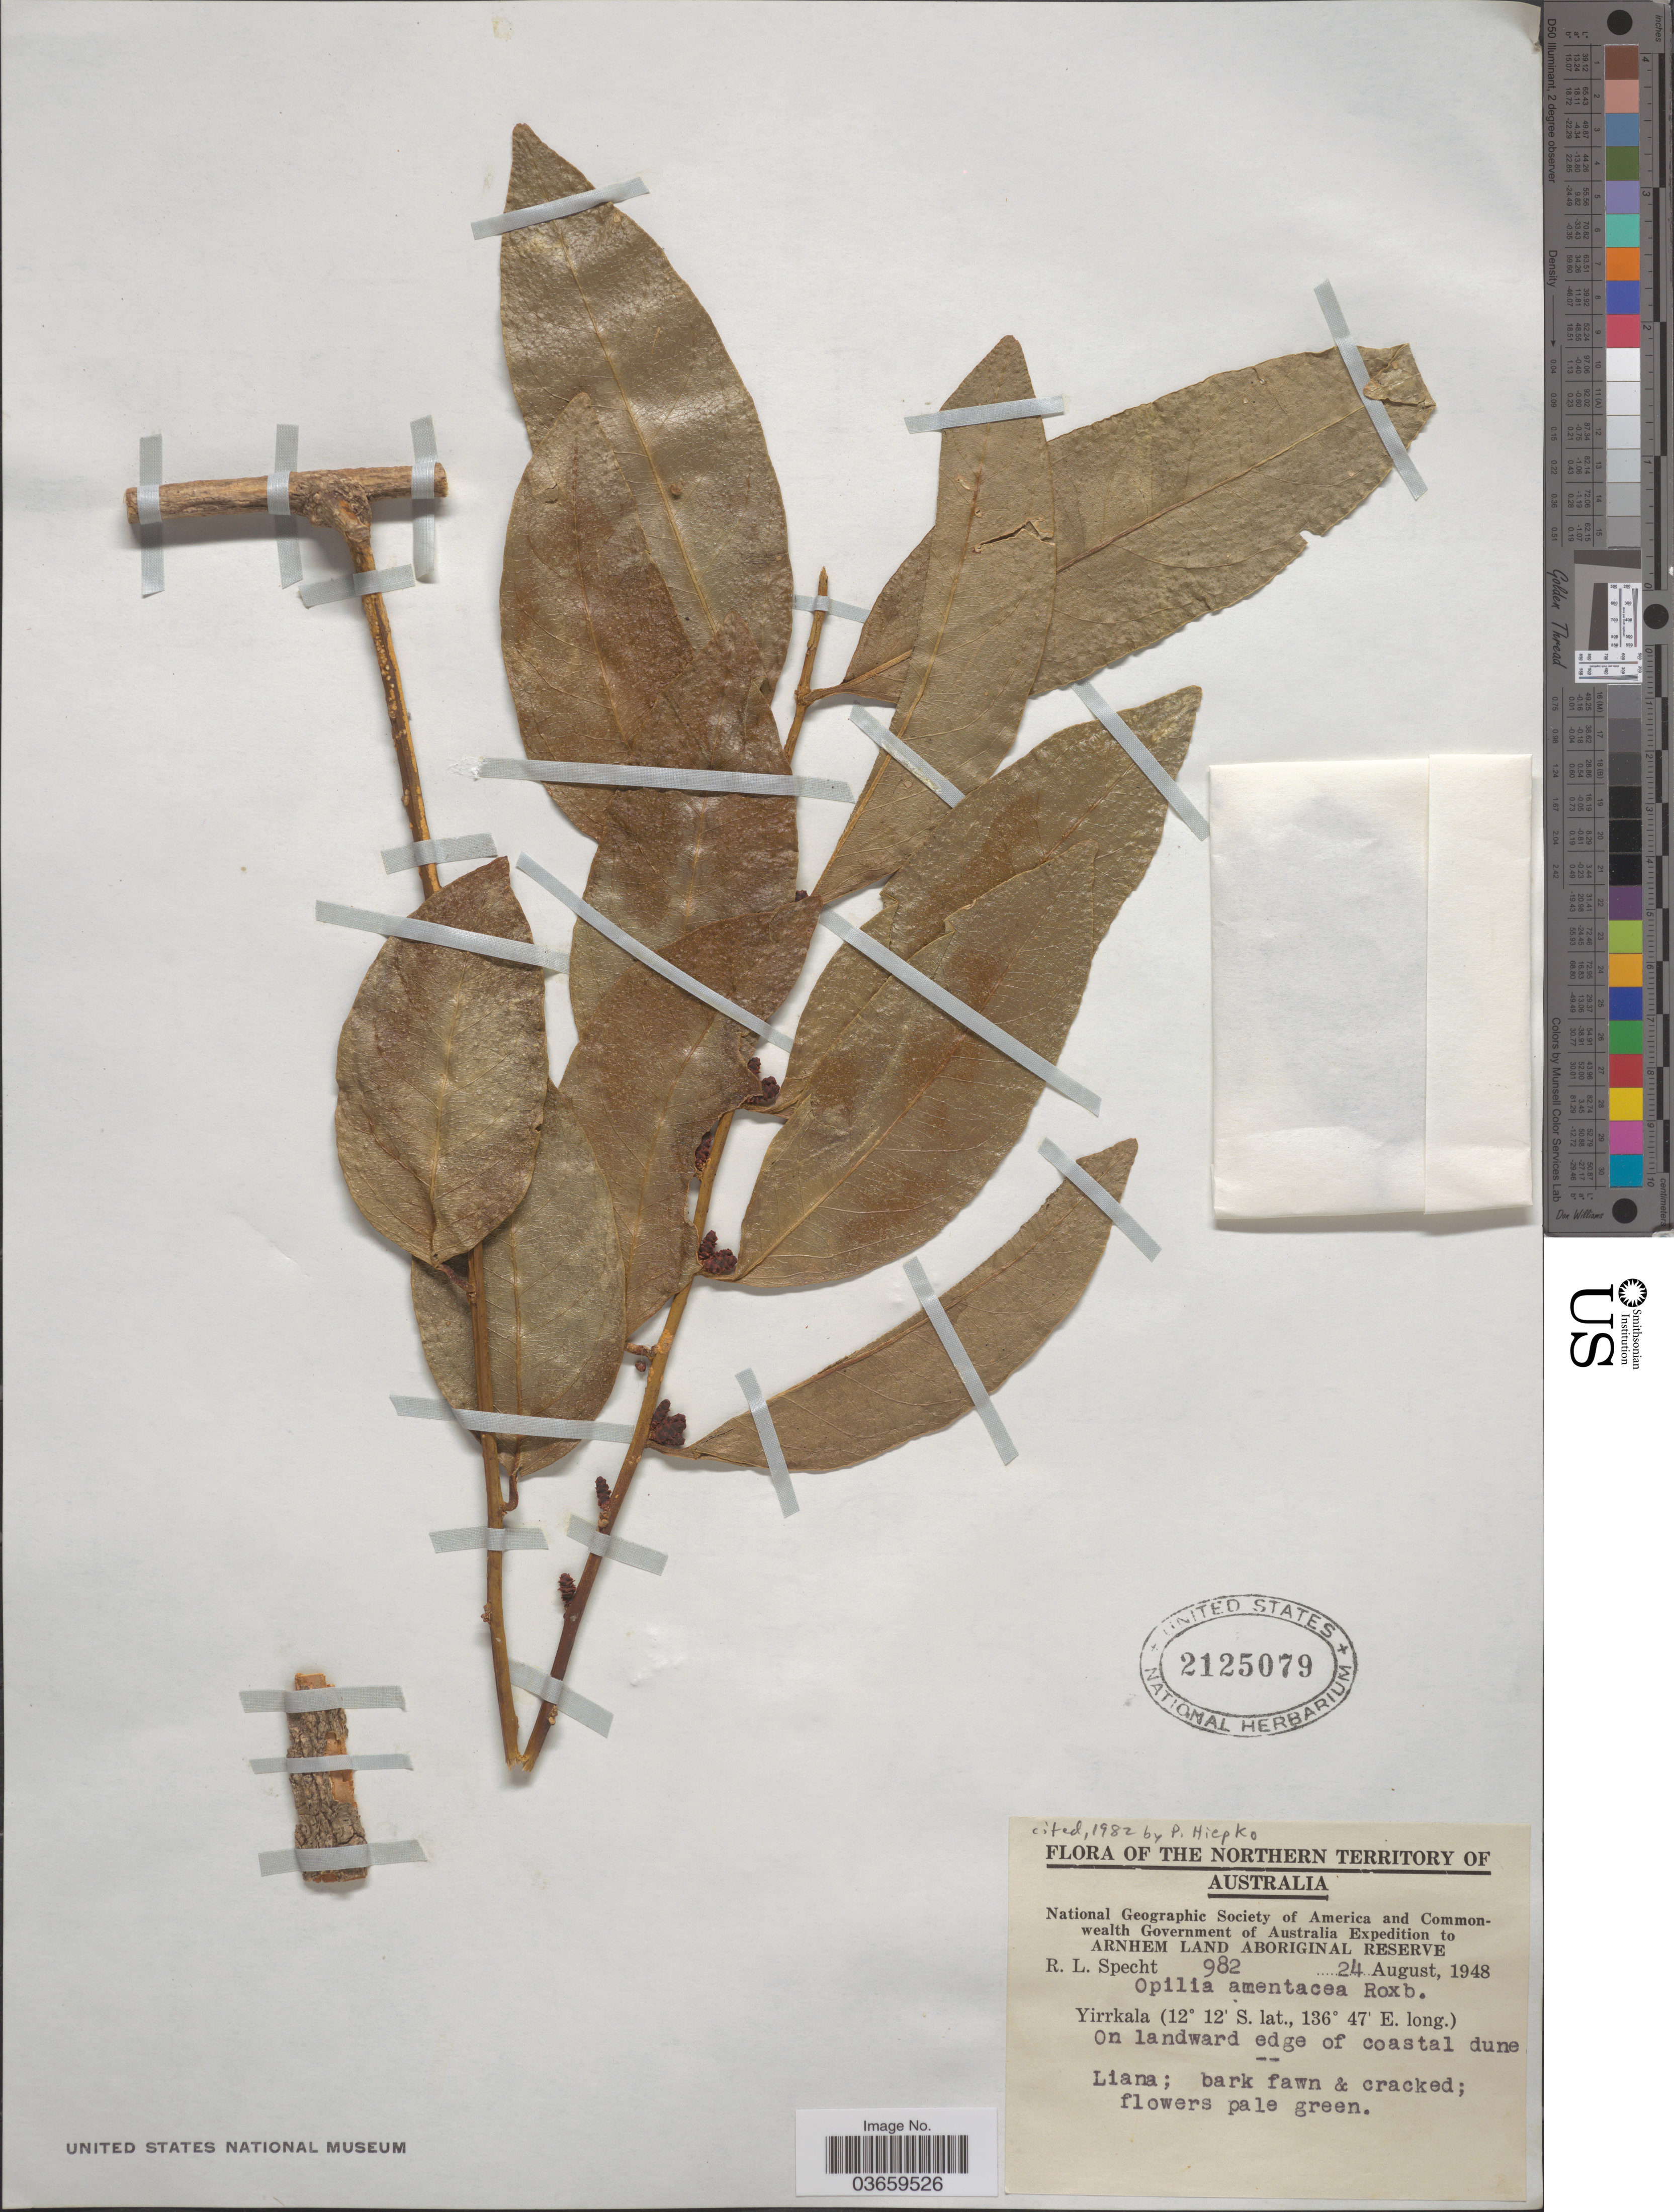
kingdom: Plantae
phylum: Tracheophyta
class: Magnoliopsida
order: Santalales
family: Opiliaceae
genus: Opilia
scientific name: Opilia amentacea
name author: Roxb.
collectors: R. L. Specht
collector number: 982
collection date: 1948-08-24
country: Australia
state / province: Northern Territory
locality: Arnhem Land Aboriginal Reserve. Yirrkala.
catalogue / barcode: US 2125079